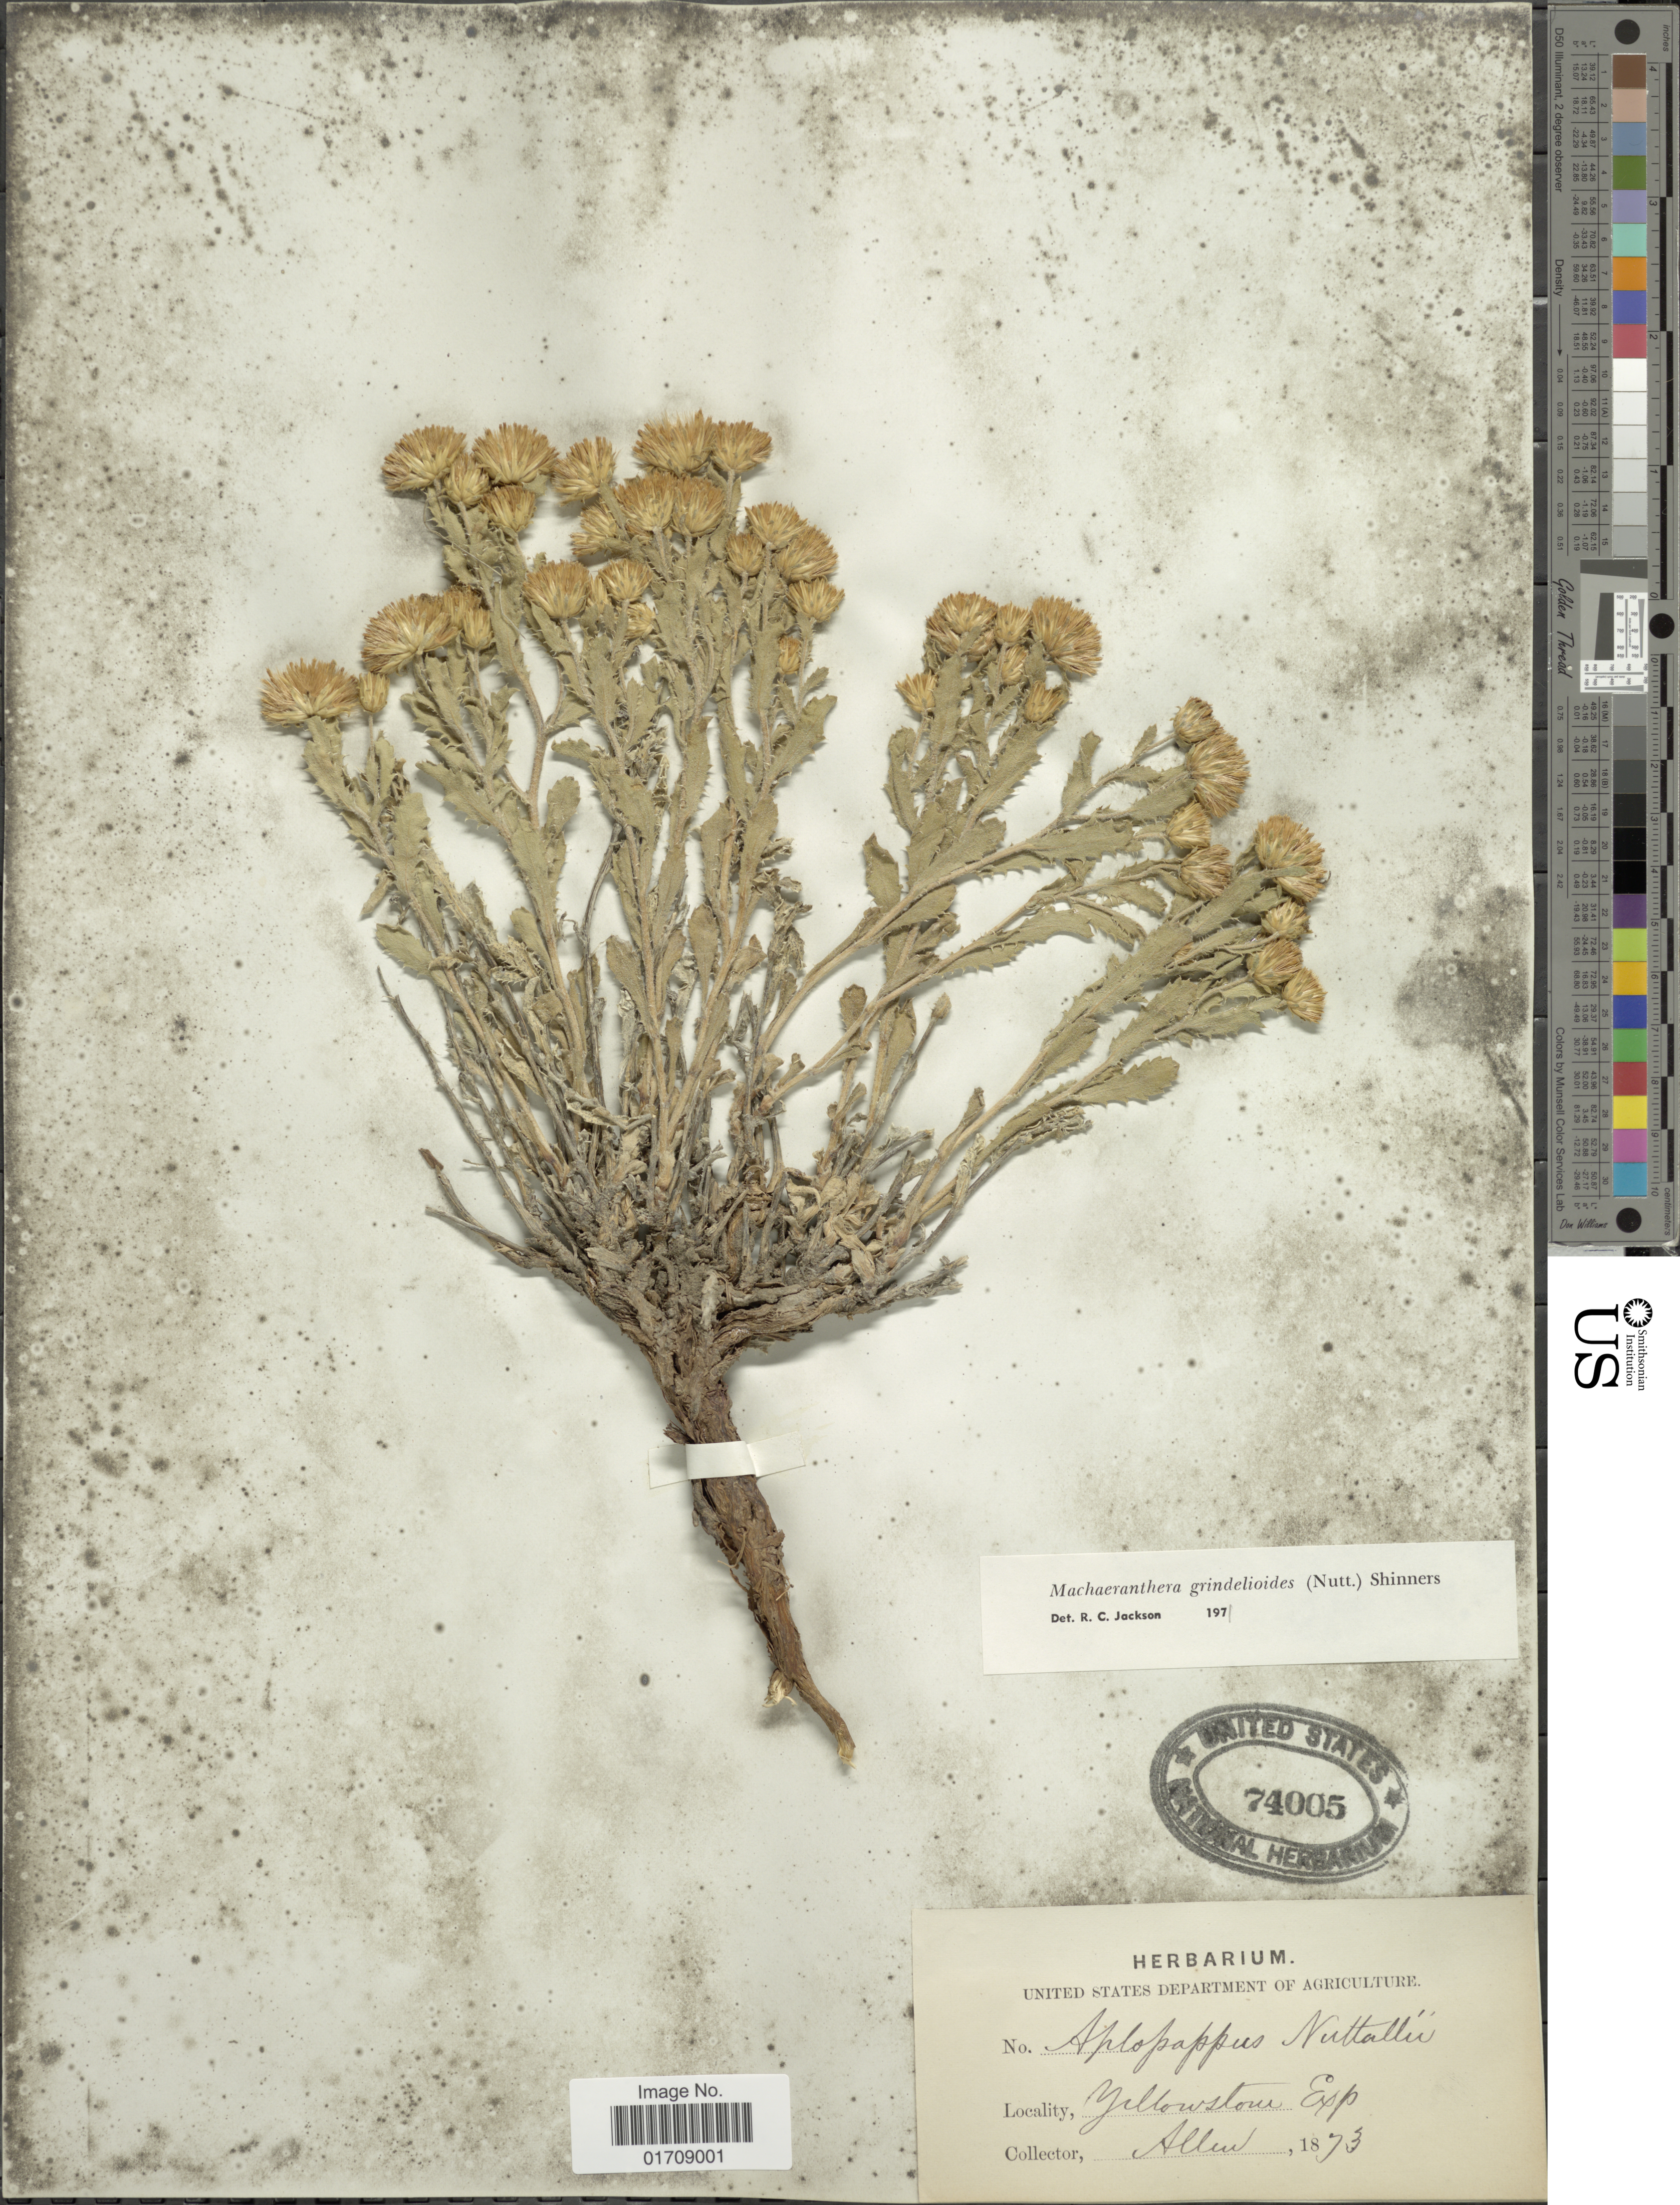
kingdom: Plantae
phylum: Tracheophyta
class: Magnoliopsida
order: Asterales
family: Asteraceae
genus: Machaeranthera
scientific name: Machaeranthera grindelioides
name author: (Nutt.) Shinners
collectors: -- Allen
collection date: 1873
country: United States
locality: Yellowstone Exp.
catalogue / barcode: US 74005